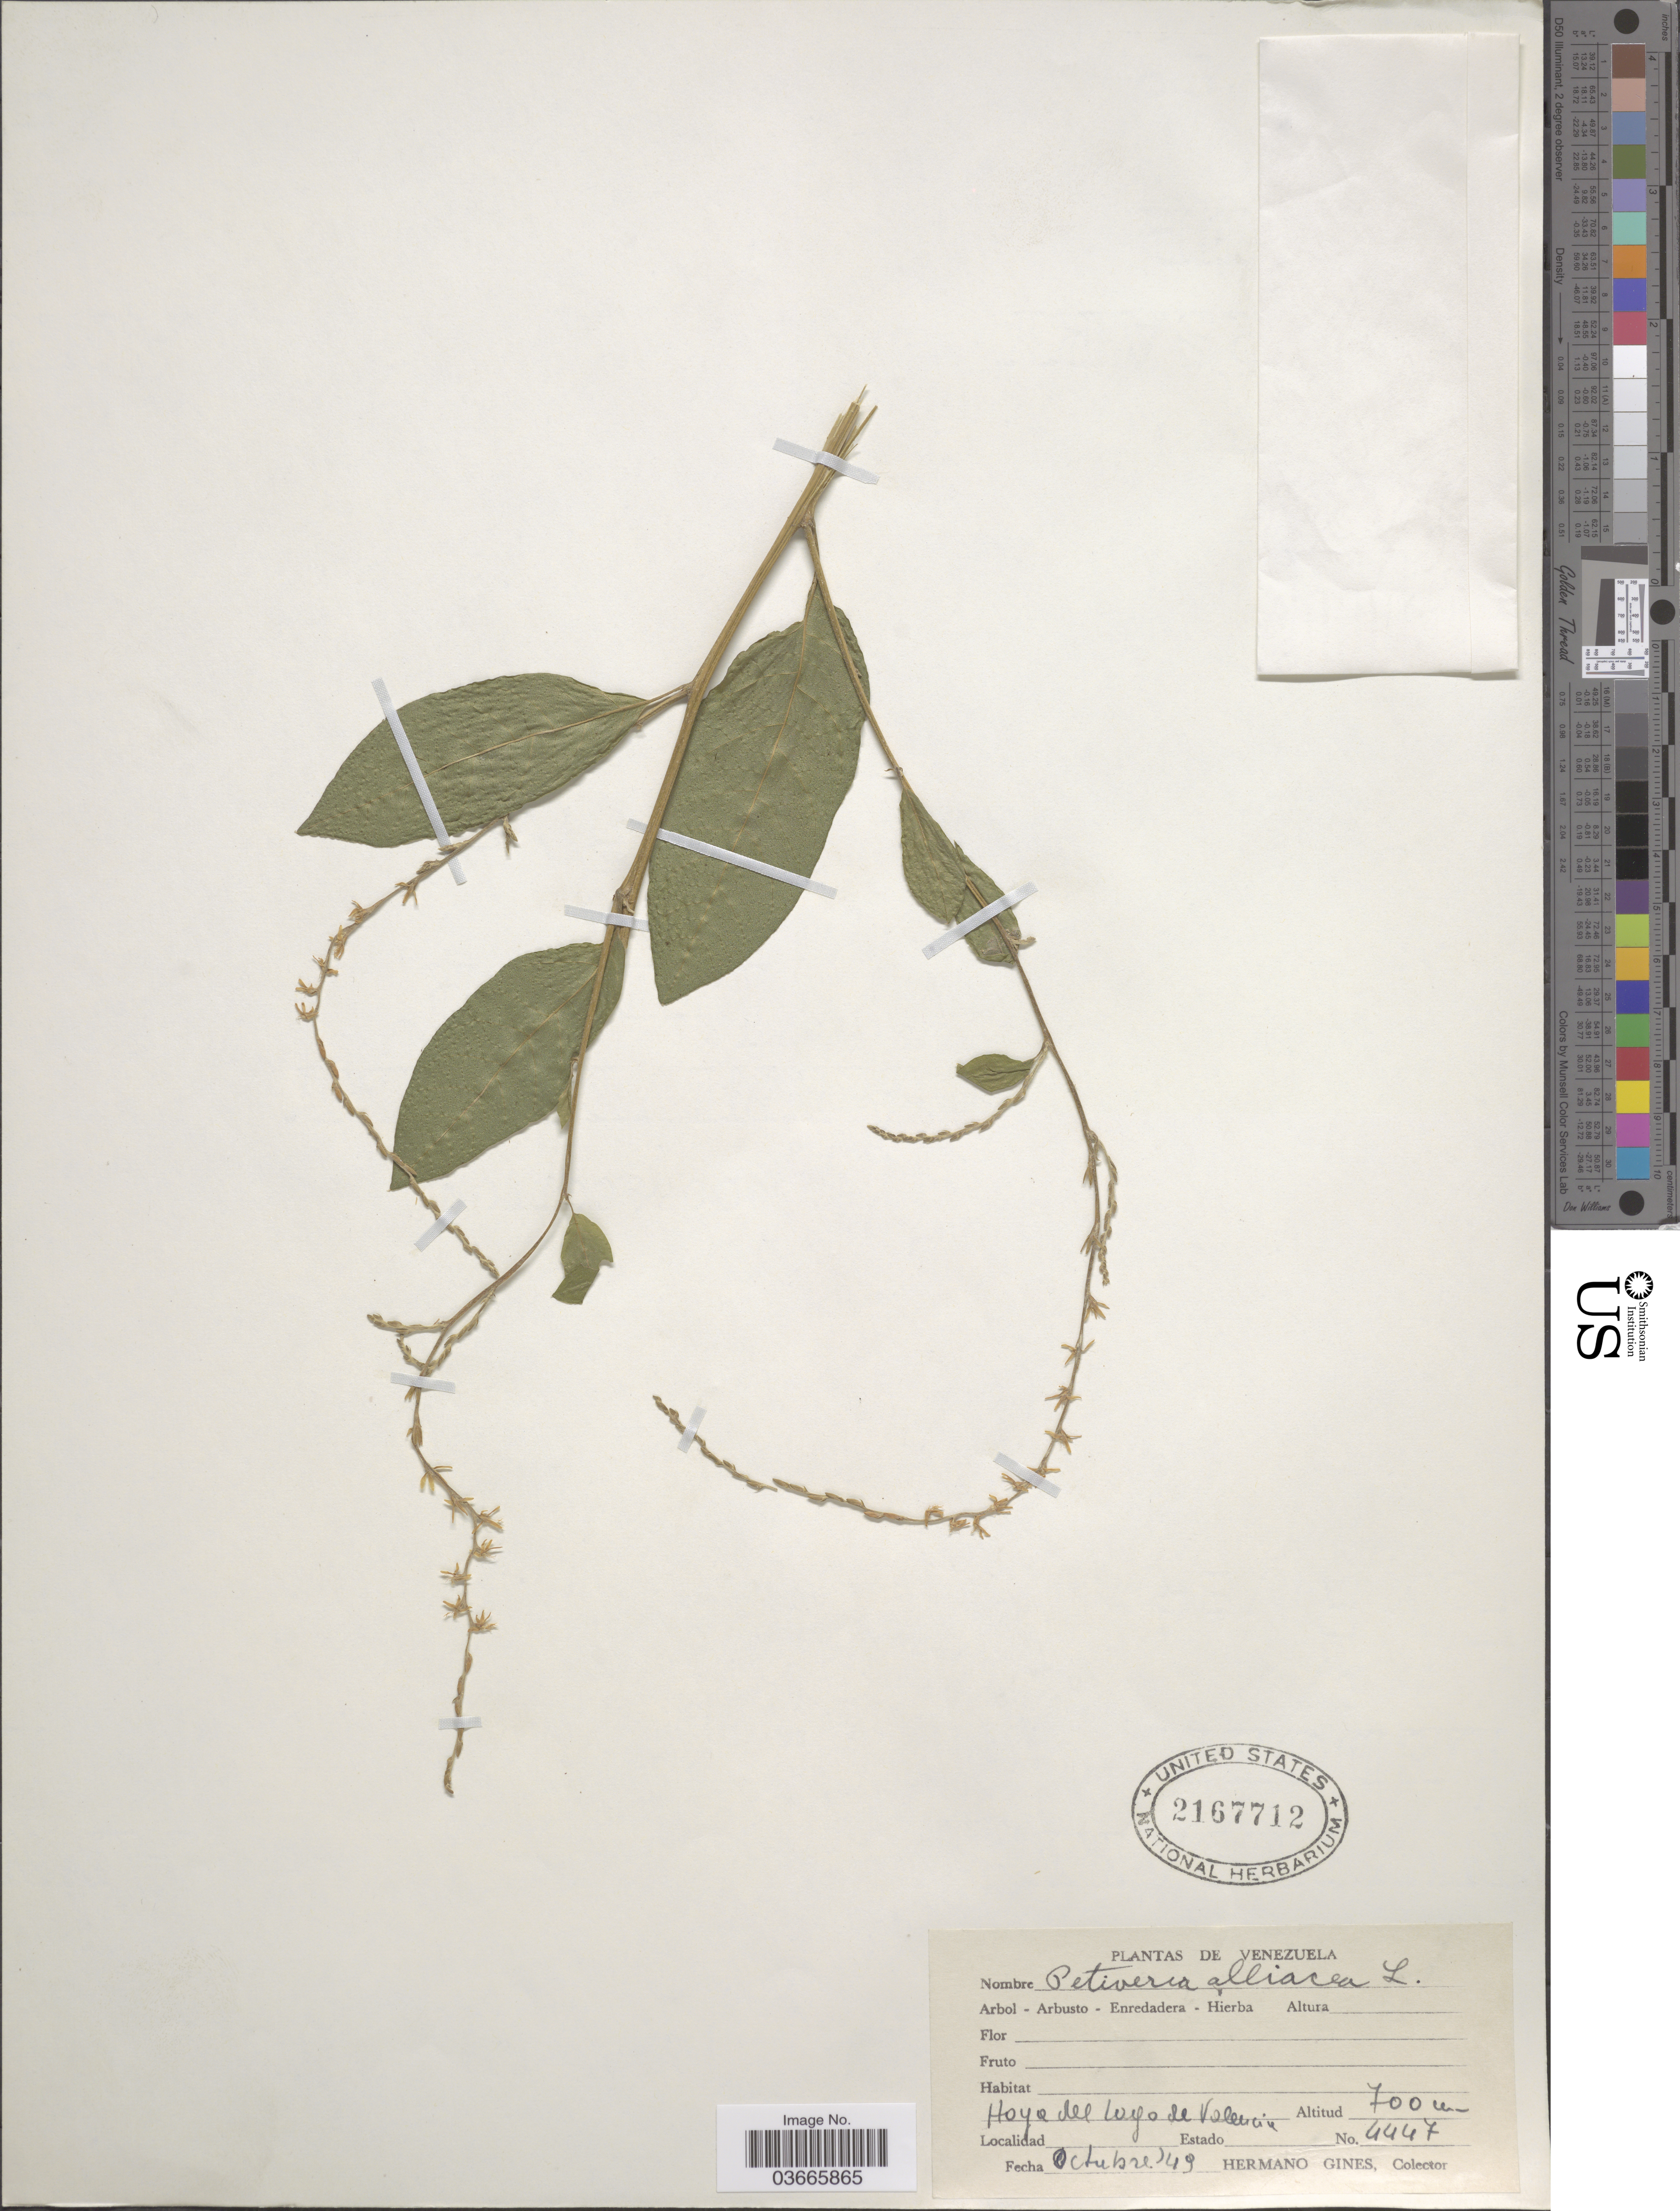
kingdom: Plantae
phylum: Tracheophyta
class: Magnoliopsida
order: Caryophyllales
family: Phytolaccaceae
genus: Petiveria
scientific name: Petiveria alliacea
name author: L.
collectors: Bro. Gines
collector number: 4447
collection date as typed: Transcribed d/m/y: /10/49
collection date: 1949-10-01/1949-10-31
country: Venezuela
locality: Hoya del lago de Valencia.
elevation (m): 700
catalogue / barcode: US 2167712